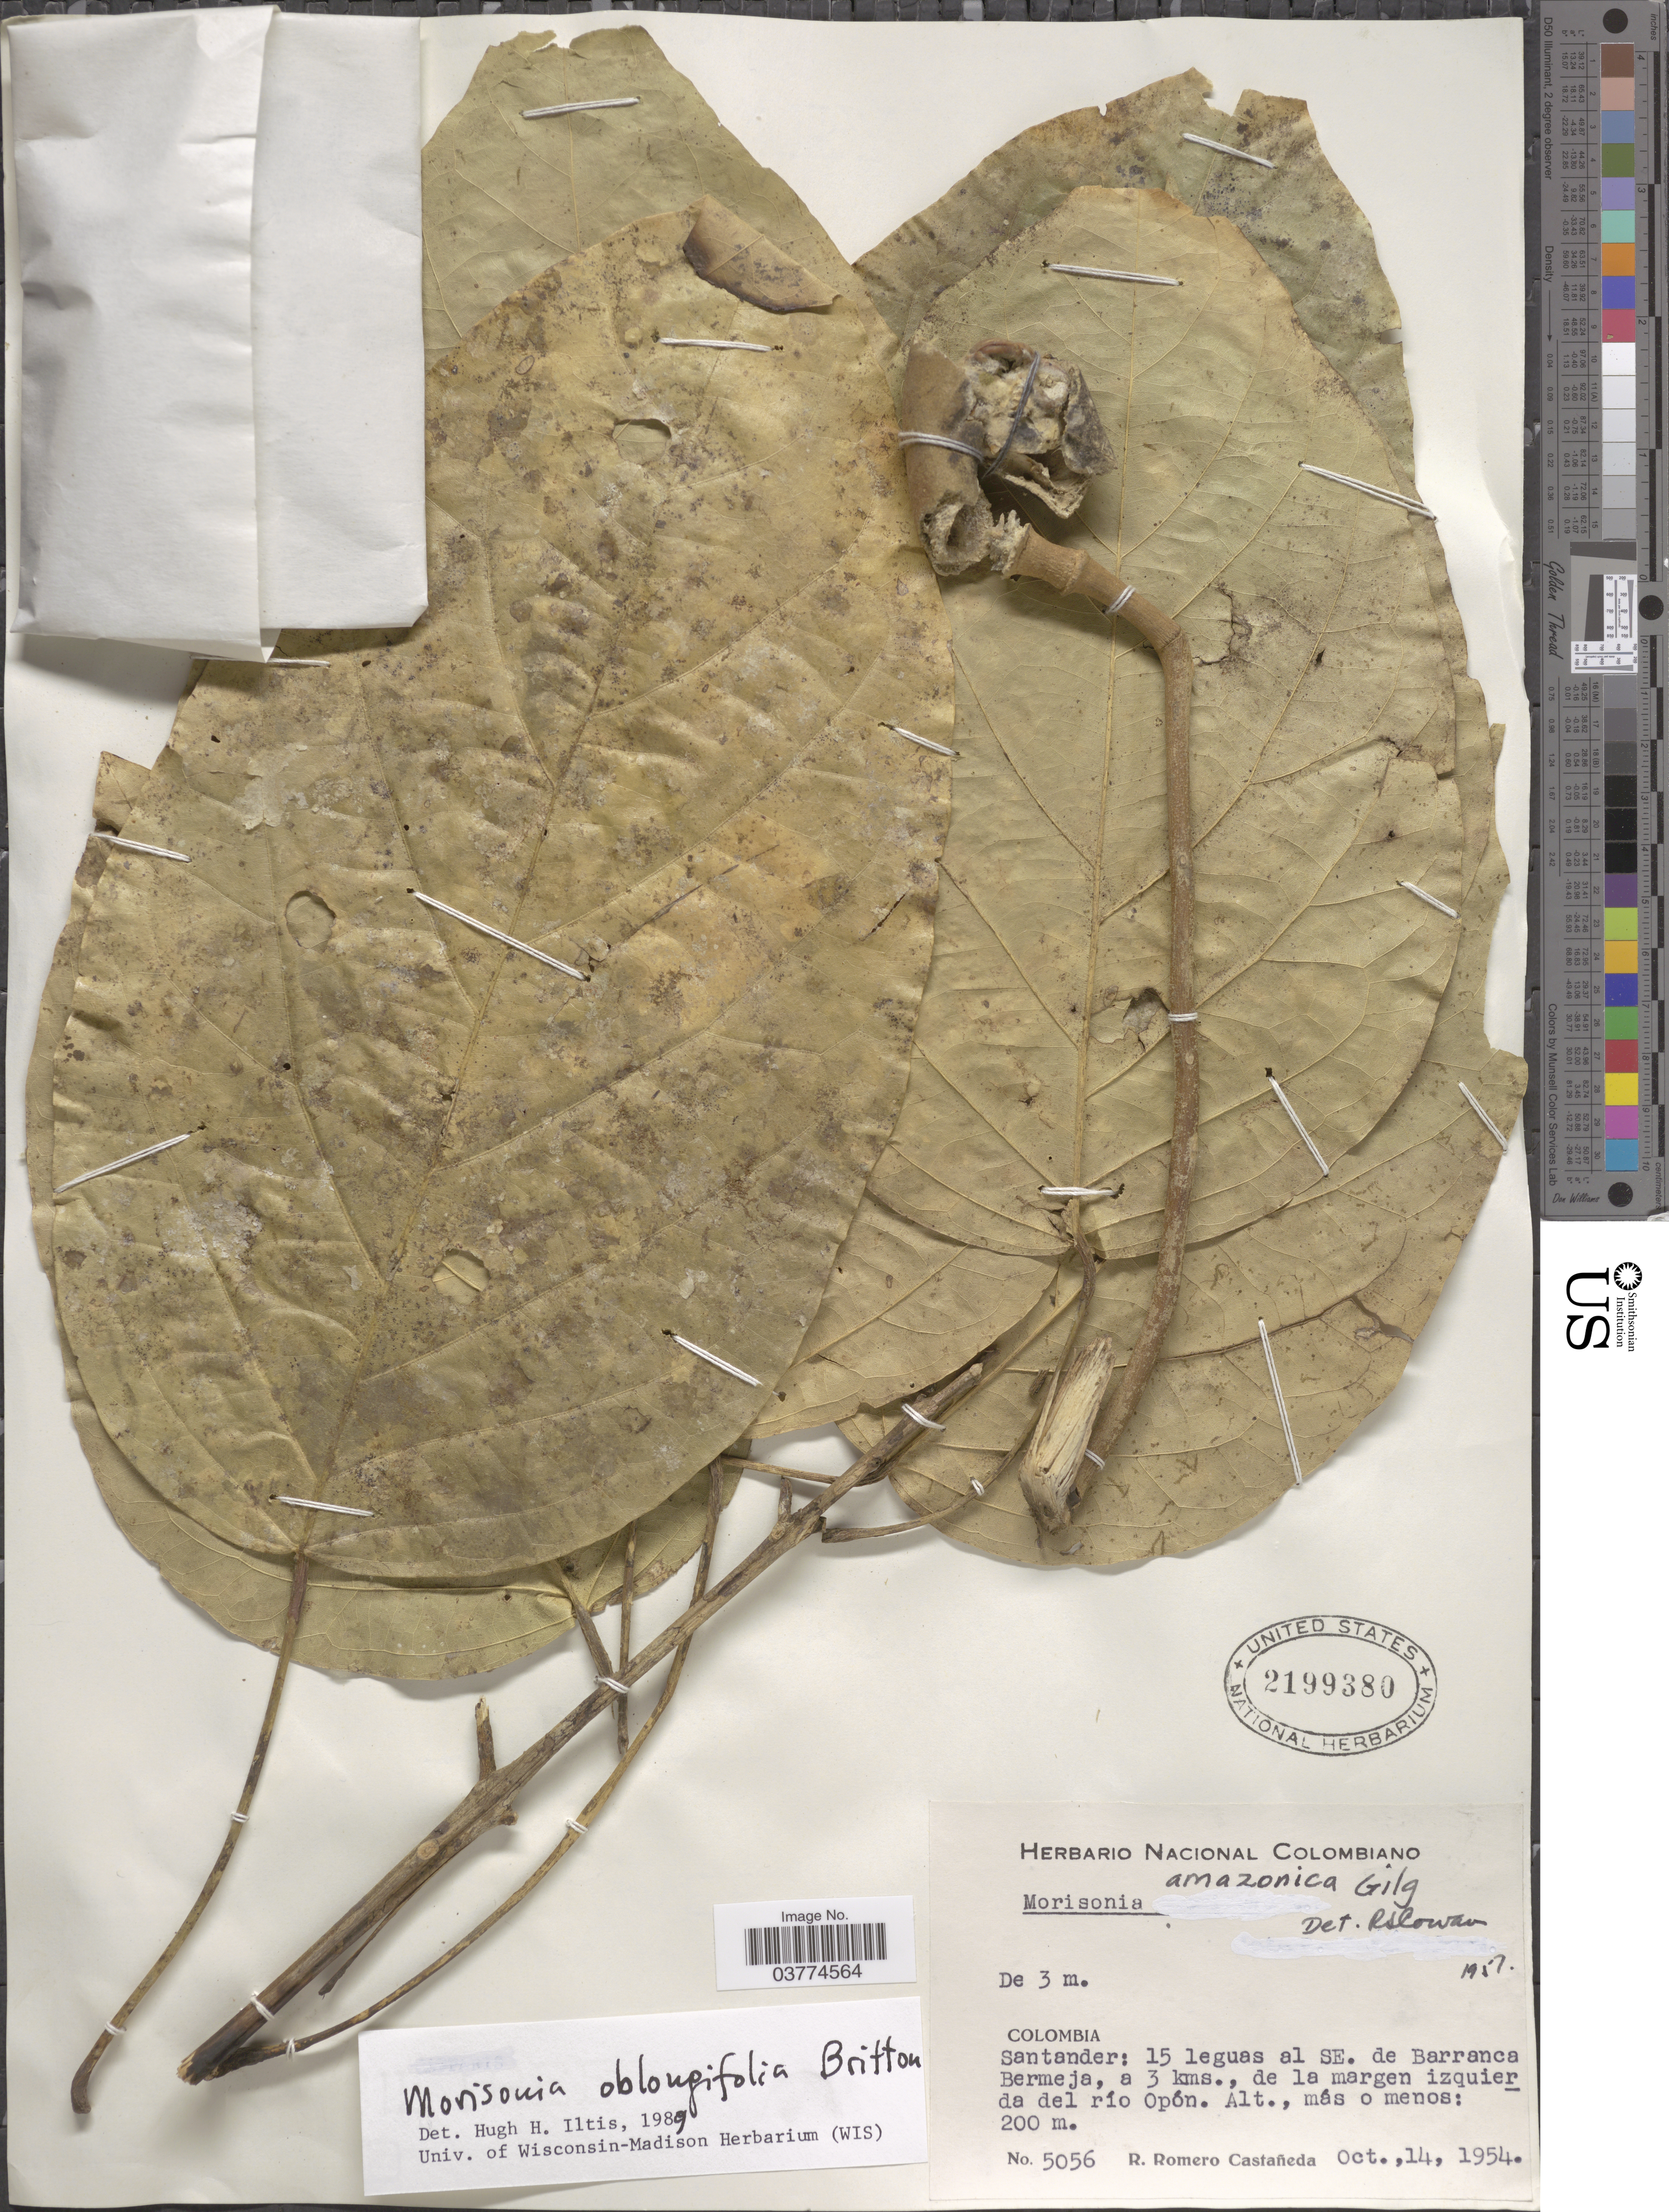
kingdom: Plantae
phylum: Tracheophyta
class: Magnoliopsida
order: Brassicales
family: Capparaceae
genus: Morisonia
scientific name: Morisonia oblongifolia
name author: Britton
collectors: R. Romero Castañeda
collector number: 5056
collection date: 1954-10-14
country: Colombia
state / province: Santander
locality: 15 leguas al SE. de Barranca Bermeja, a 3 kms., de la margen izquierda del río Opón.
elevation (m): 200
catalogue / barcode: US 2199380